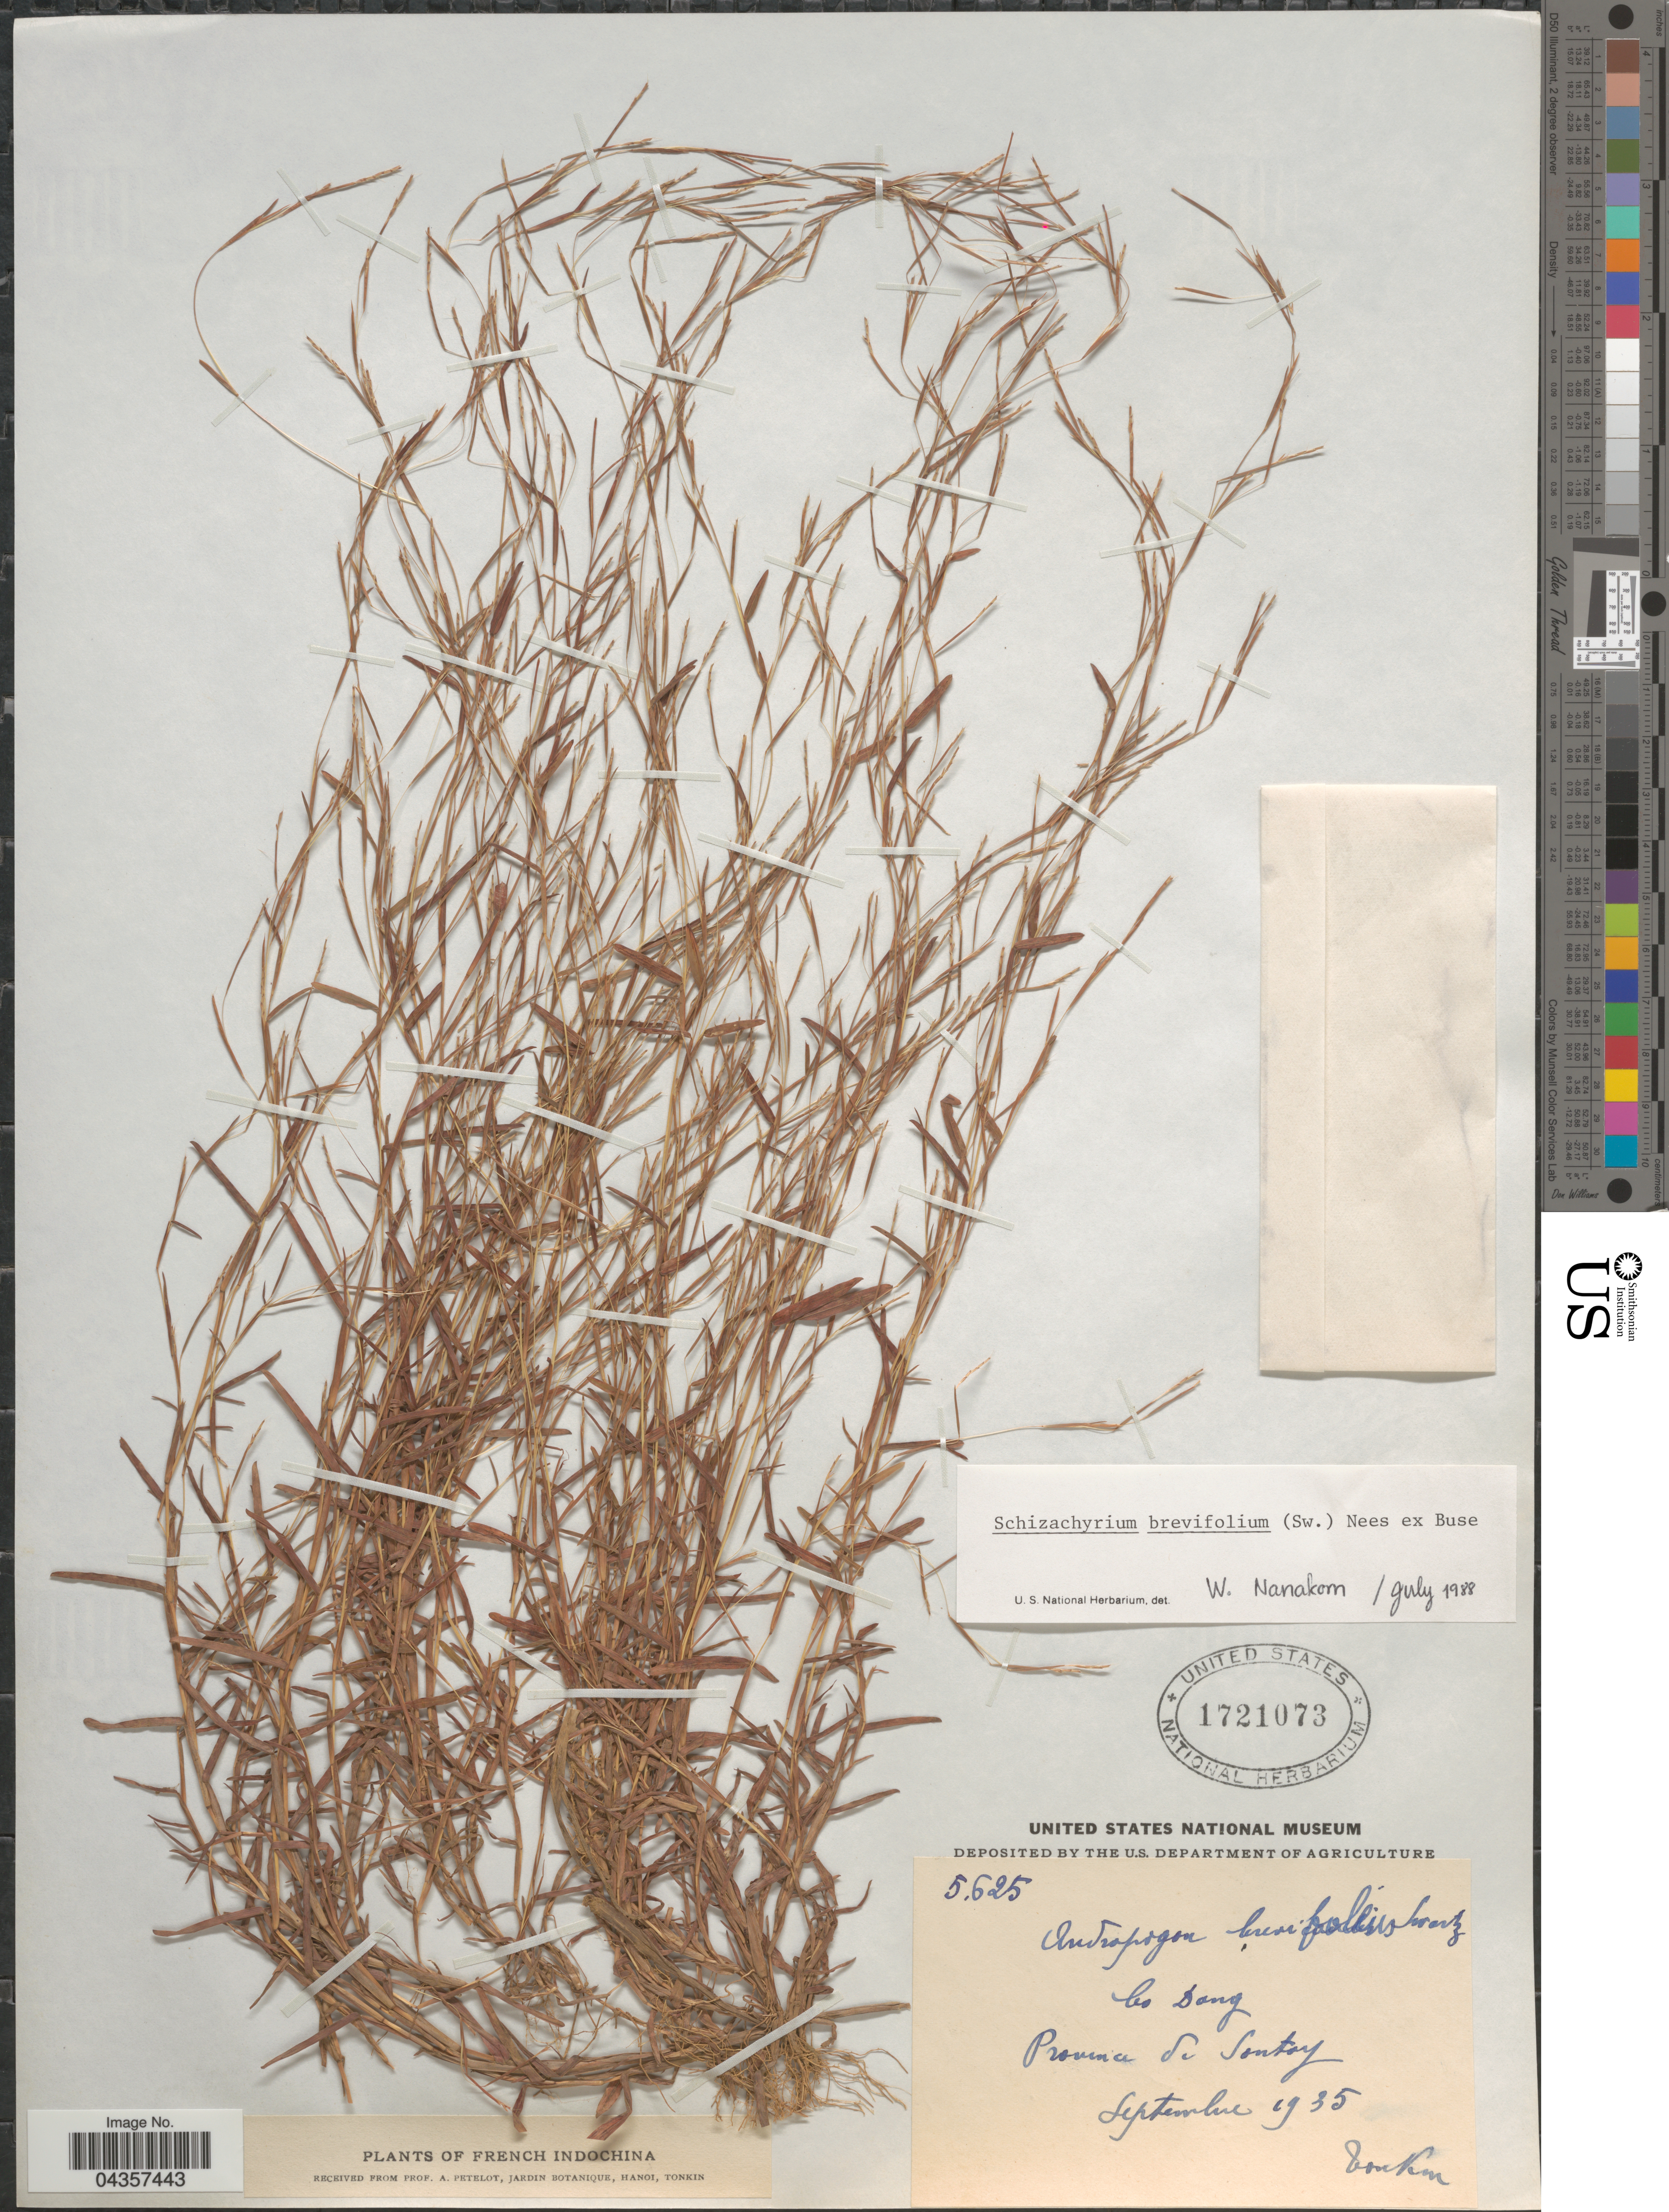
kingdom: Plantae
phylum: Tracheophyta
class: Liliopsida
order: Poales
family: Poaceae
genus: Schizachyrium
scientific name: Schizachyrium brevifolium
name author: (Sw.) Nees ex Büse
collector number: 5625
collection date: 1935-09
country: Vietnam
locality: Co Dang. Province de Sontay. Tonkin.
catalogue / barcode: US 1721073